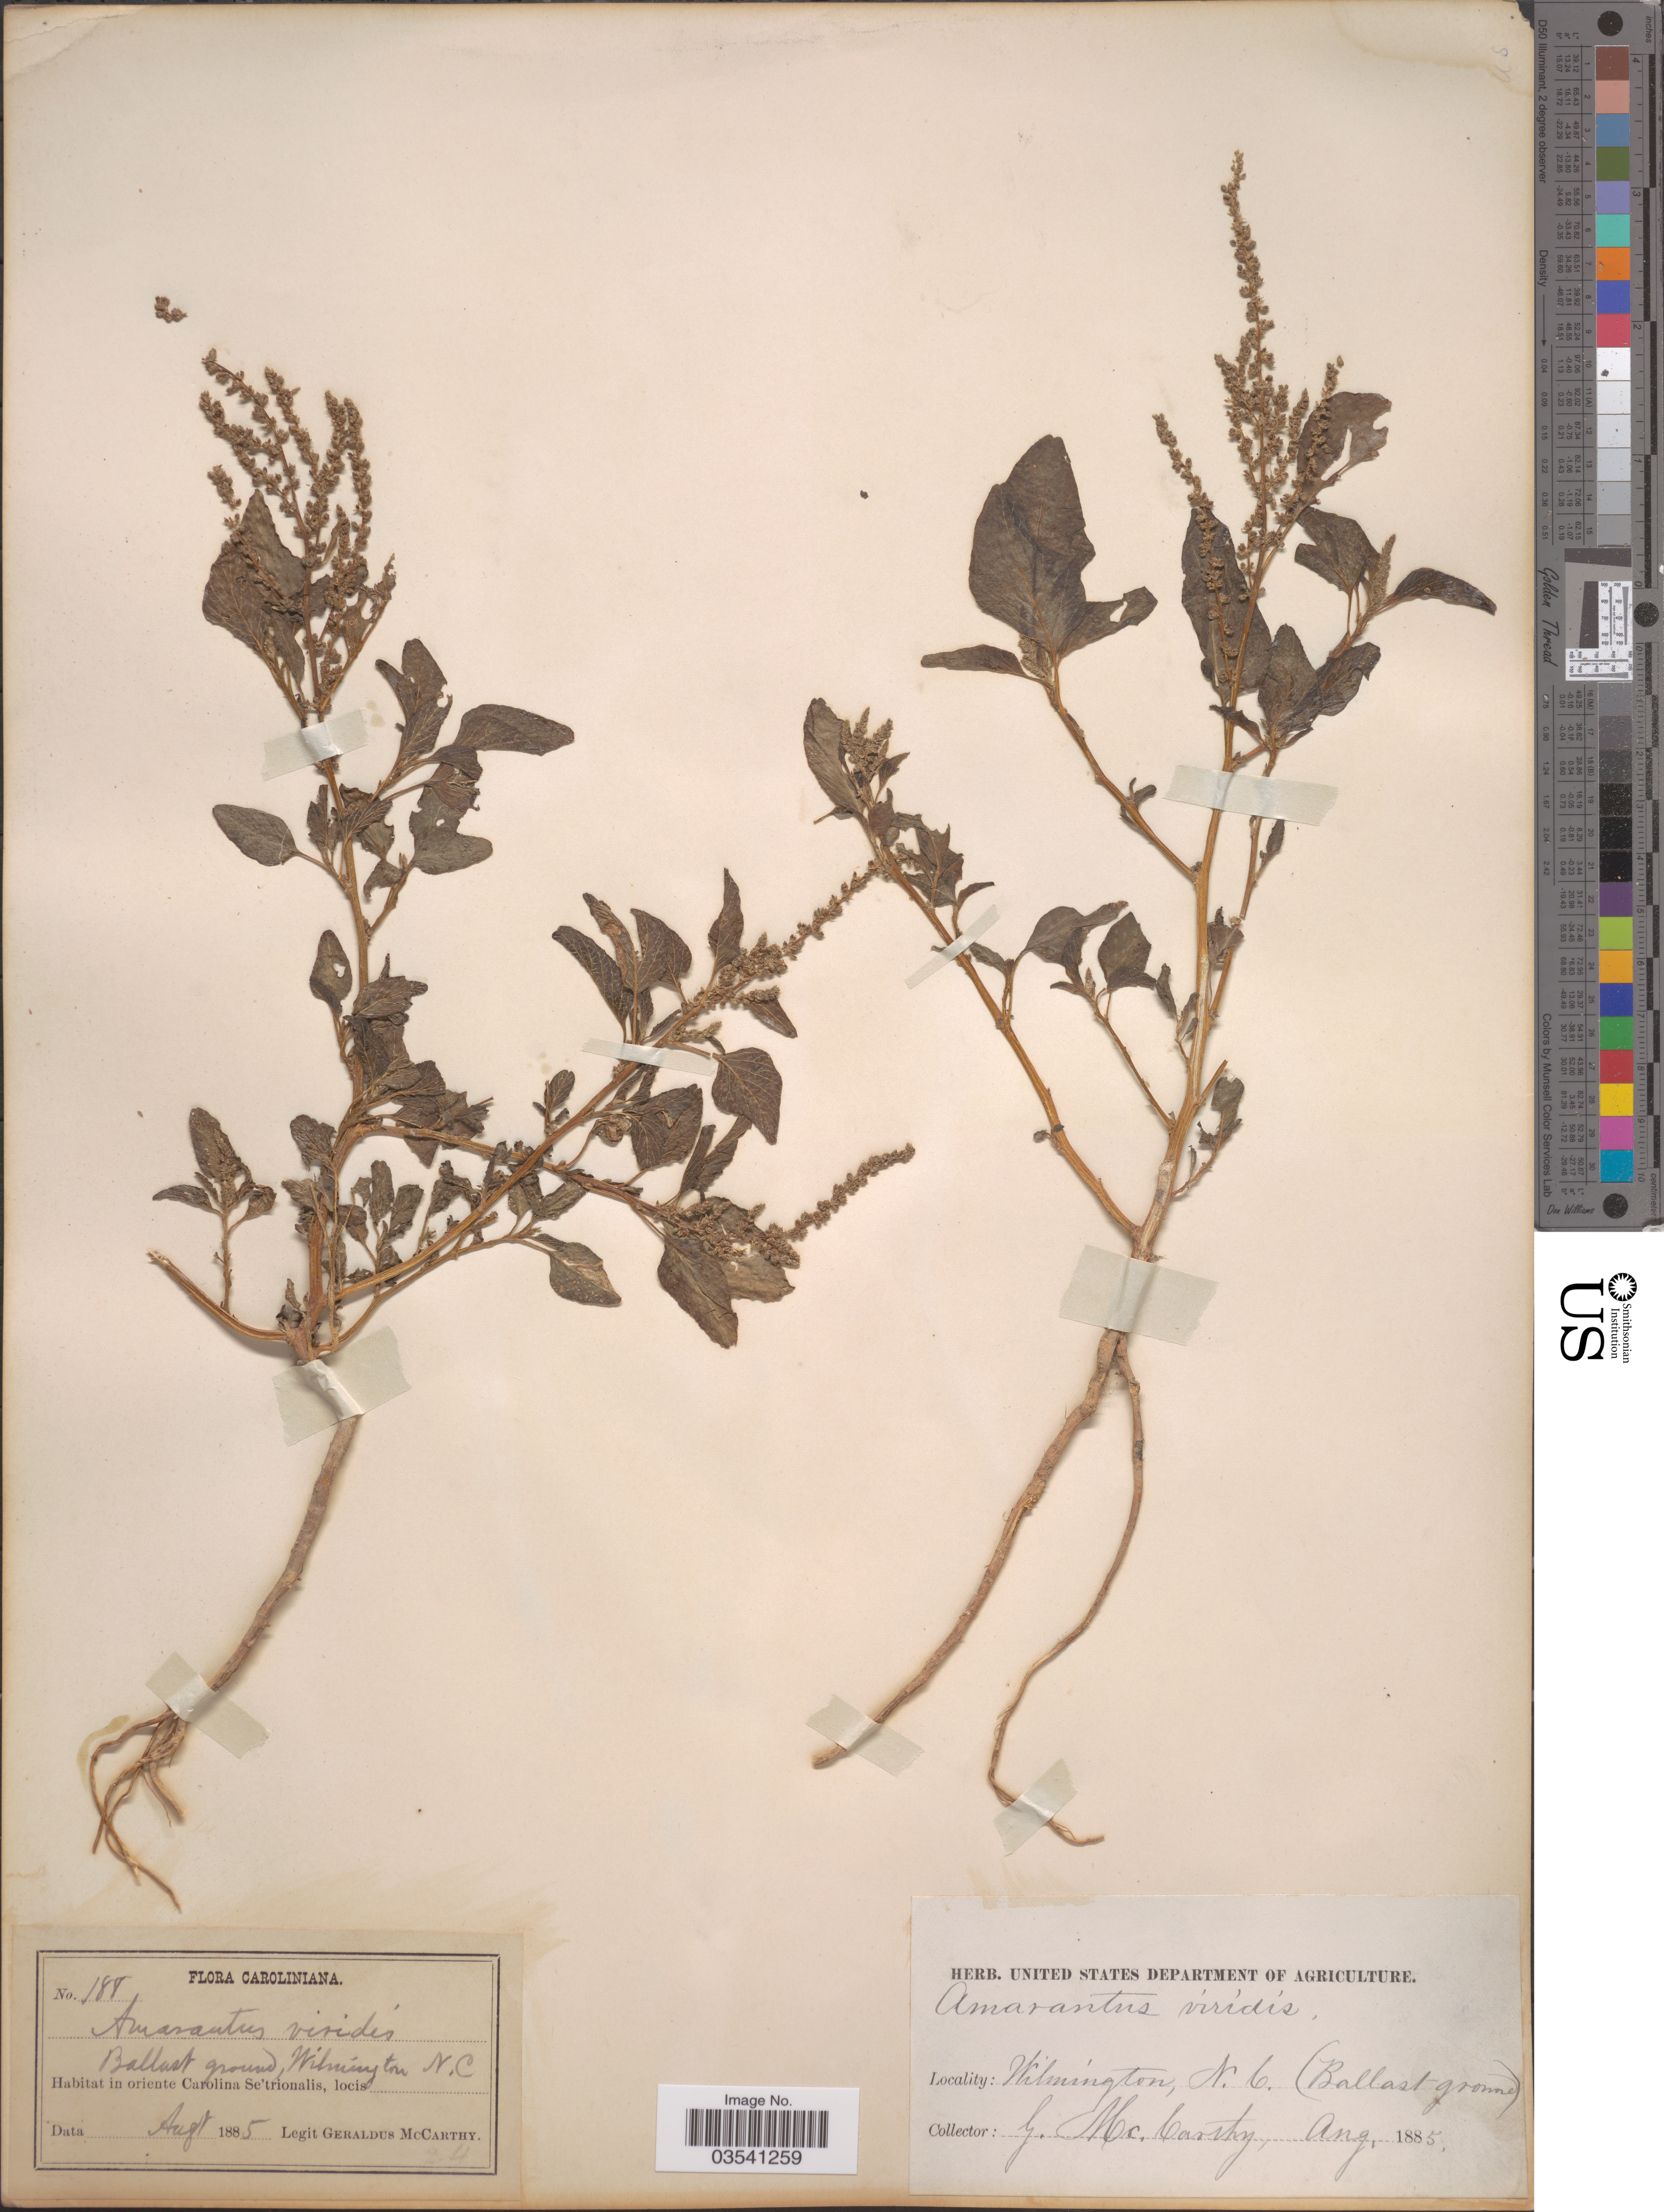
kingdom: Plantae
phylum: Tracheophyta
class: Magnoliopsida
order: Caryophyllales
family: Amaranthaceae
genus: Amaranthus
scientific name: Amaranthus viridis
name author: L.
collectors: M. McCarthy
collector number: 188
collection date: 1885-08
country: United States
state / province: North Carolina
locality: Wilmington. In oriente Carolina Se'trionalis.